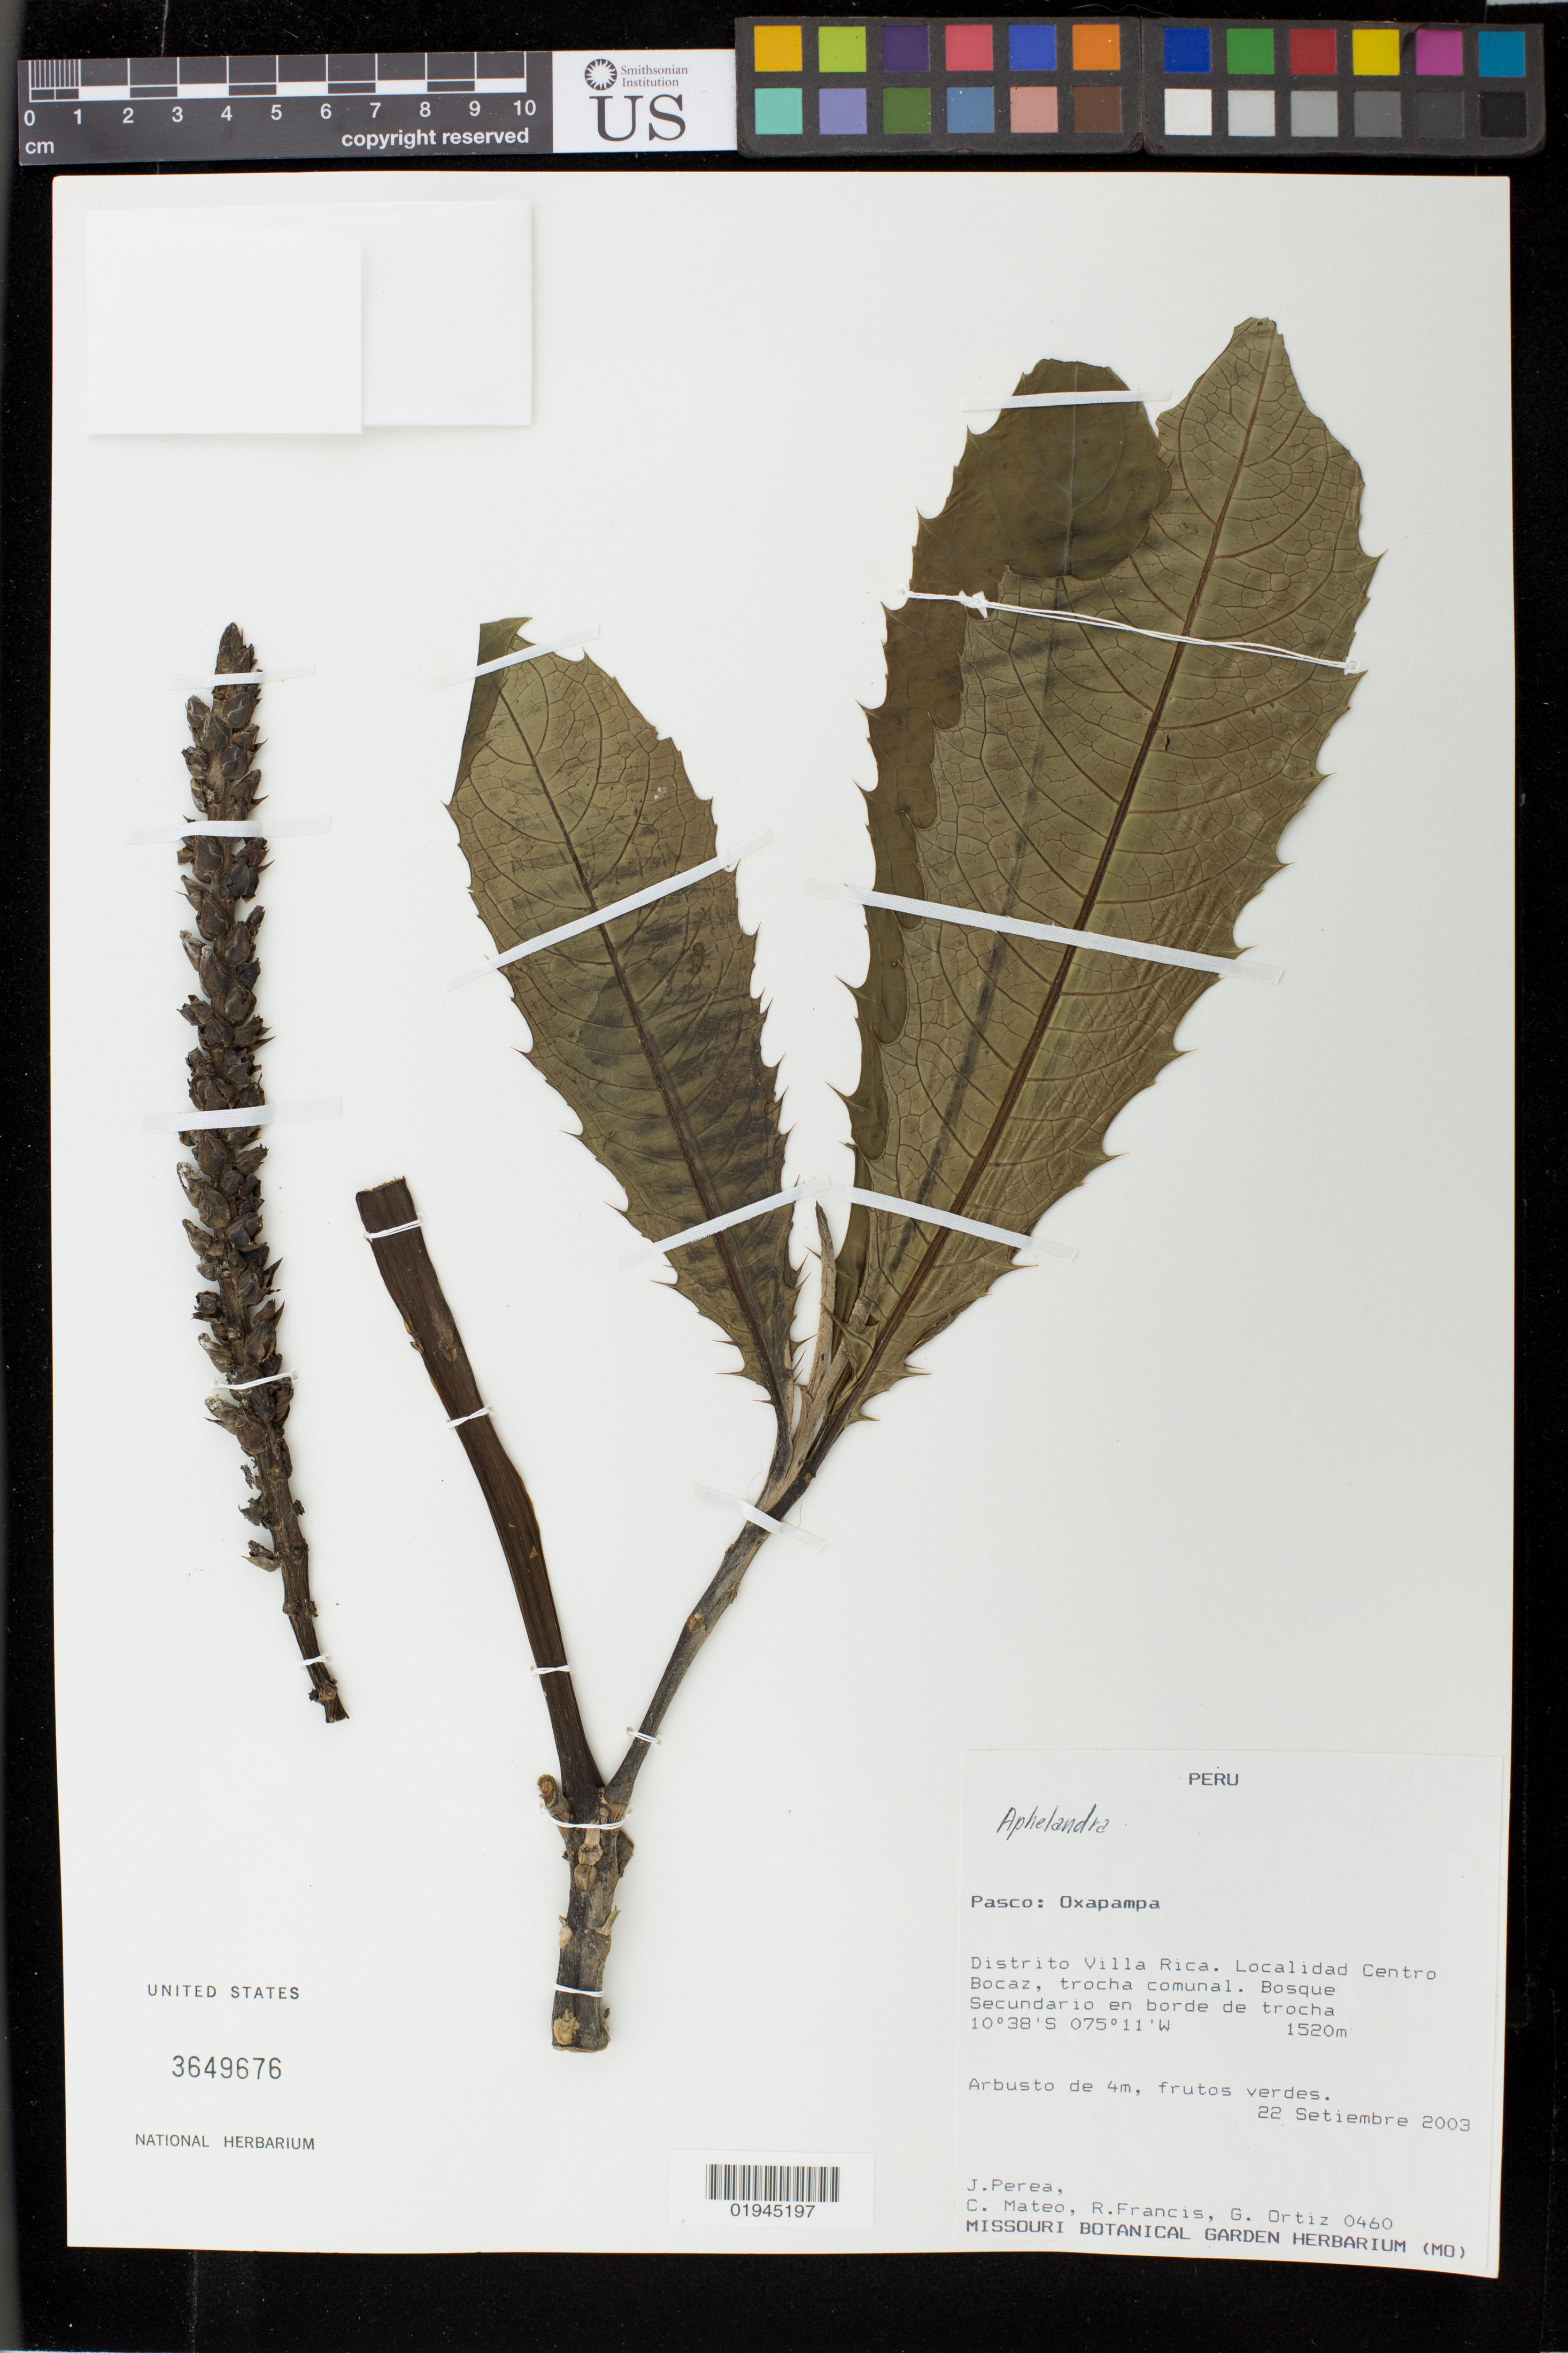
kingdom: Plantae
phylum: Tracheophyta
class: Magnoliopsida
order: Lamiales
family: Acanthaceae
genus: Aphelandra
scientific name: Aphelandra sp.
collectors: J. Perea, C. Mateo, R. Francis & G. Ortiz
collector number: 460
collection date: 2003-09-22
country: Peru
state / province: Pasco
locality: Oxapampa. Distrito Villa Rica. Localidad Centro Bocaz, trocha comunal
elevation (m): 1520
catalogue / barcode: US 3649676